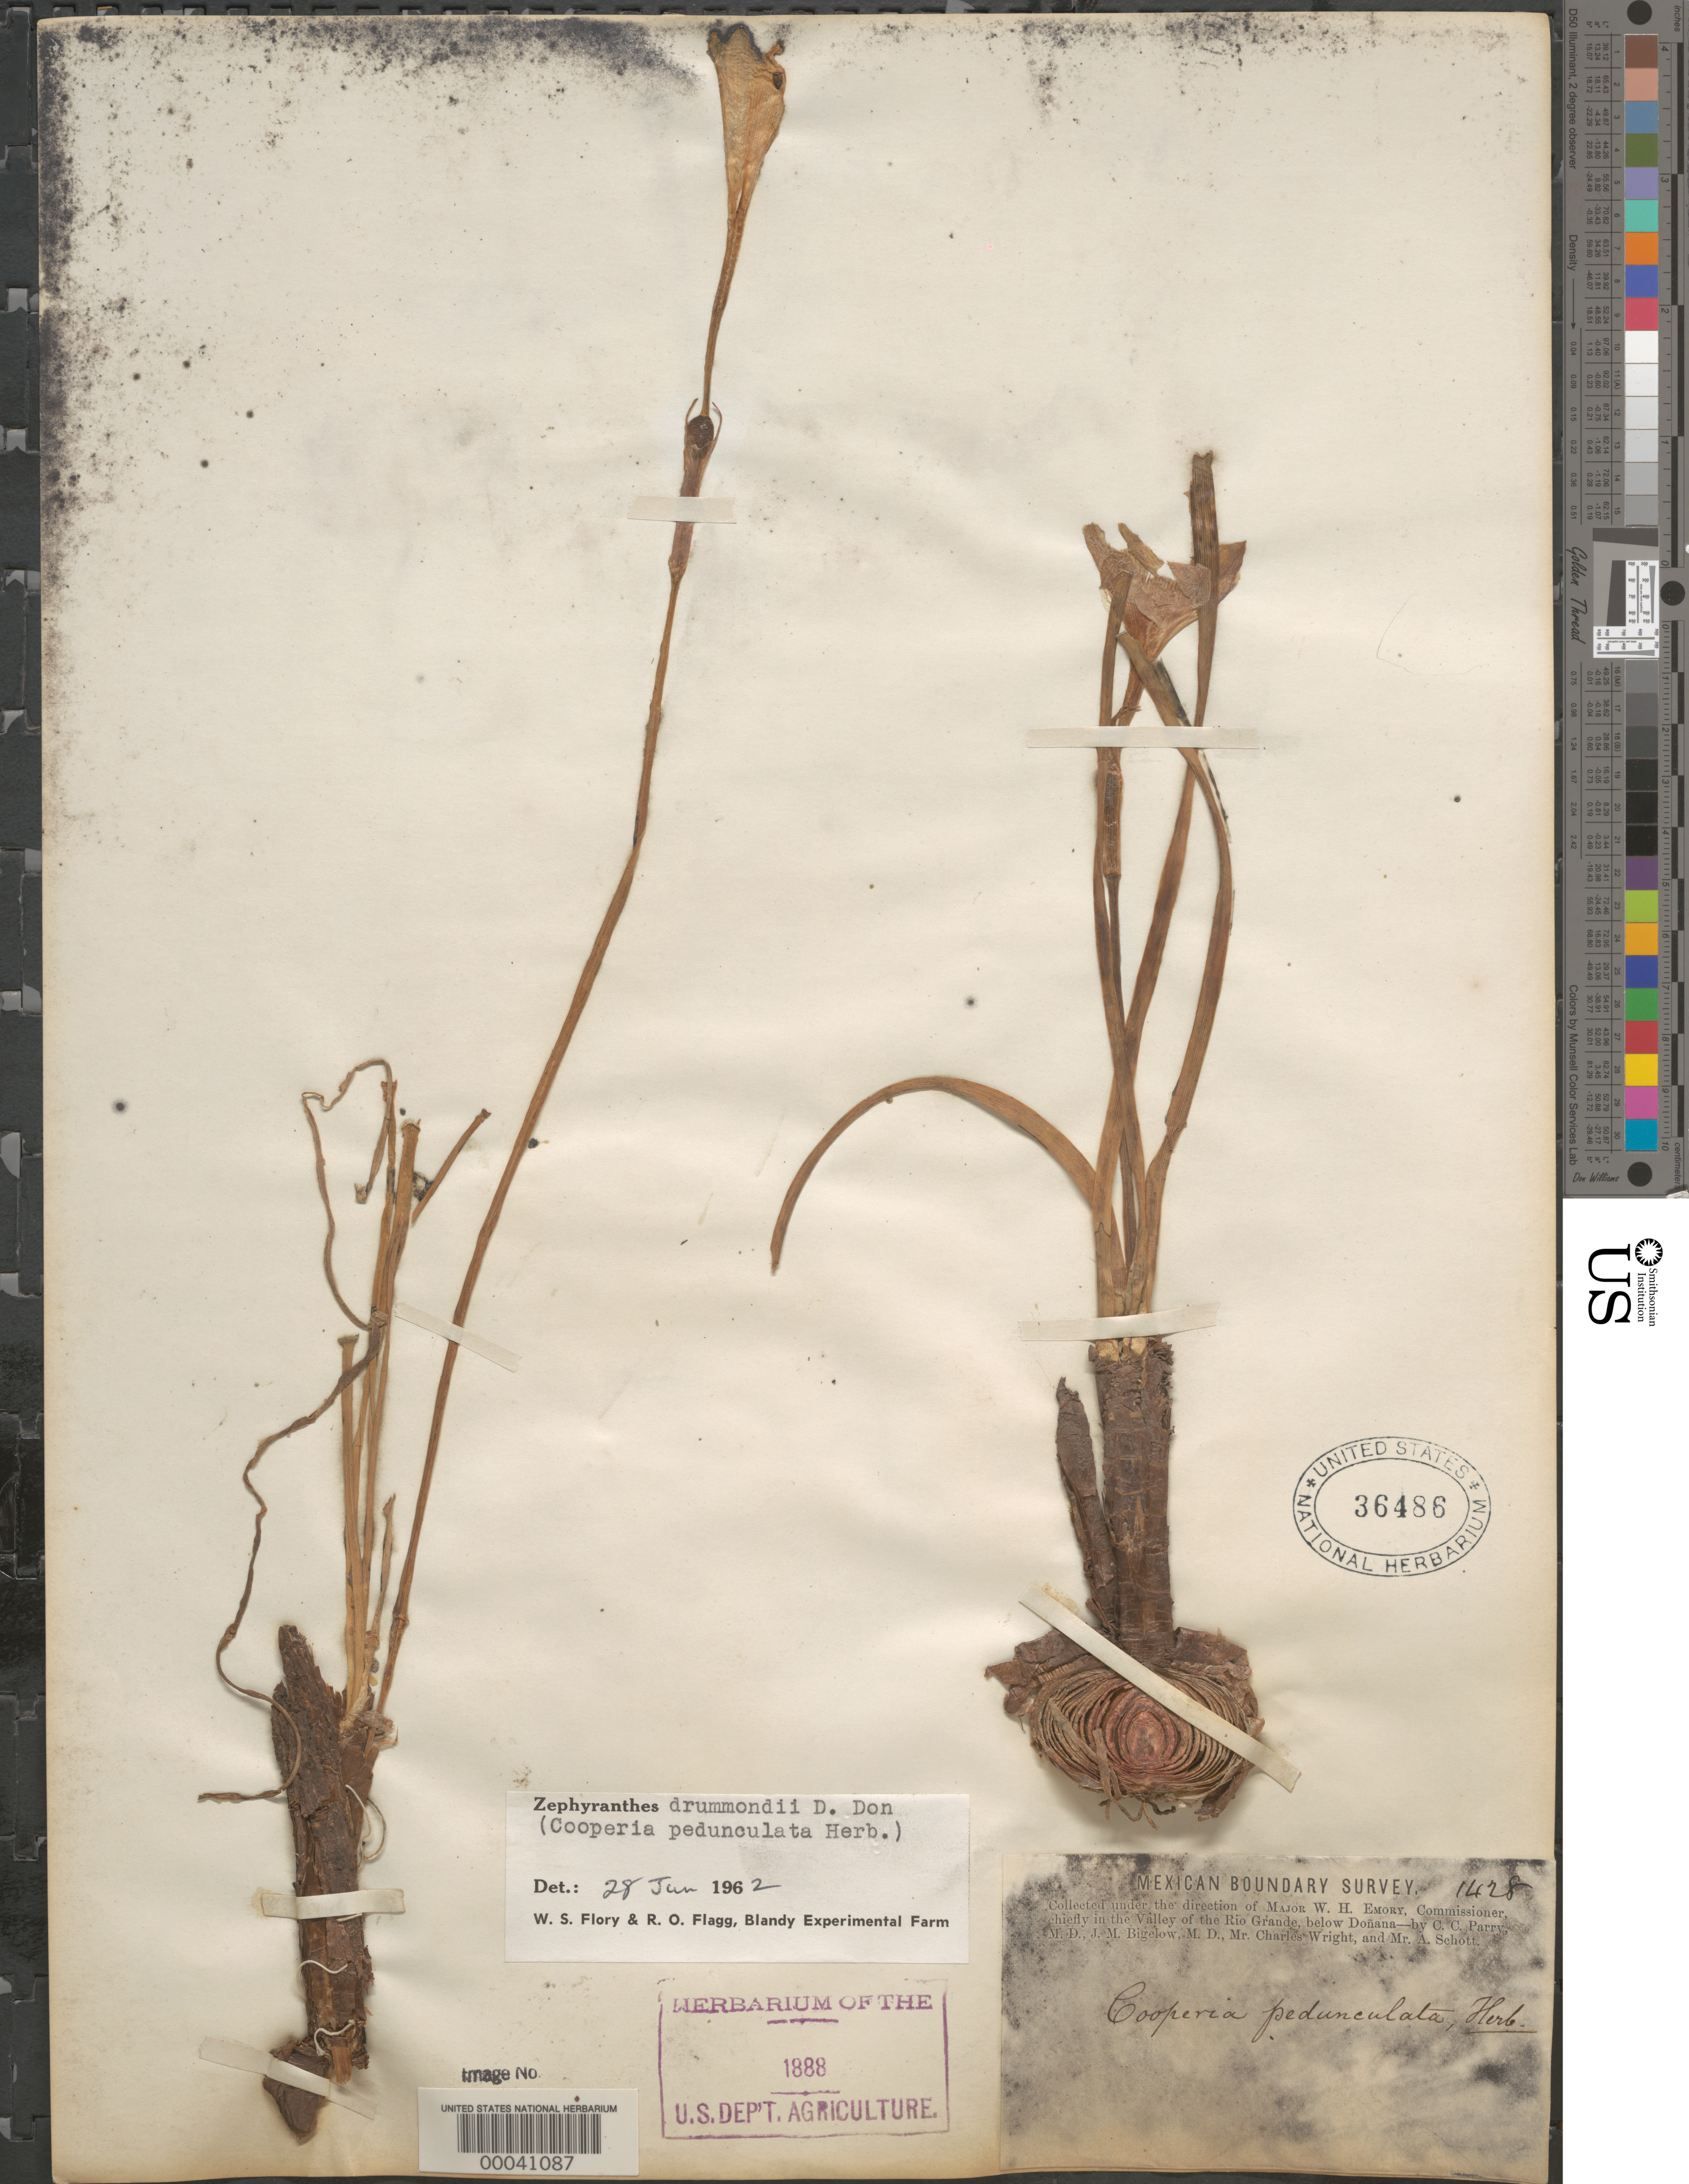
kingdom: Plantae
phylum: Tracheophyta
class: Liliopsida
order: Asparagales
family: Amaryllidaceae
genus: Zephyranthes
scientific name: Zephyranthes drummondii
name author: D. Don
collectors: W. H. Emory, C. C. Parry, J. M. Bigelow, C. Wright & A. Schott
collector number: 1428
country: United States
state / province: New Mexico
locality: Valley of the rio grande, below donana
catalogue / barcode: US 36486